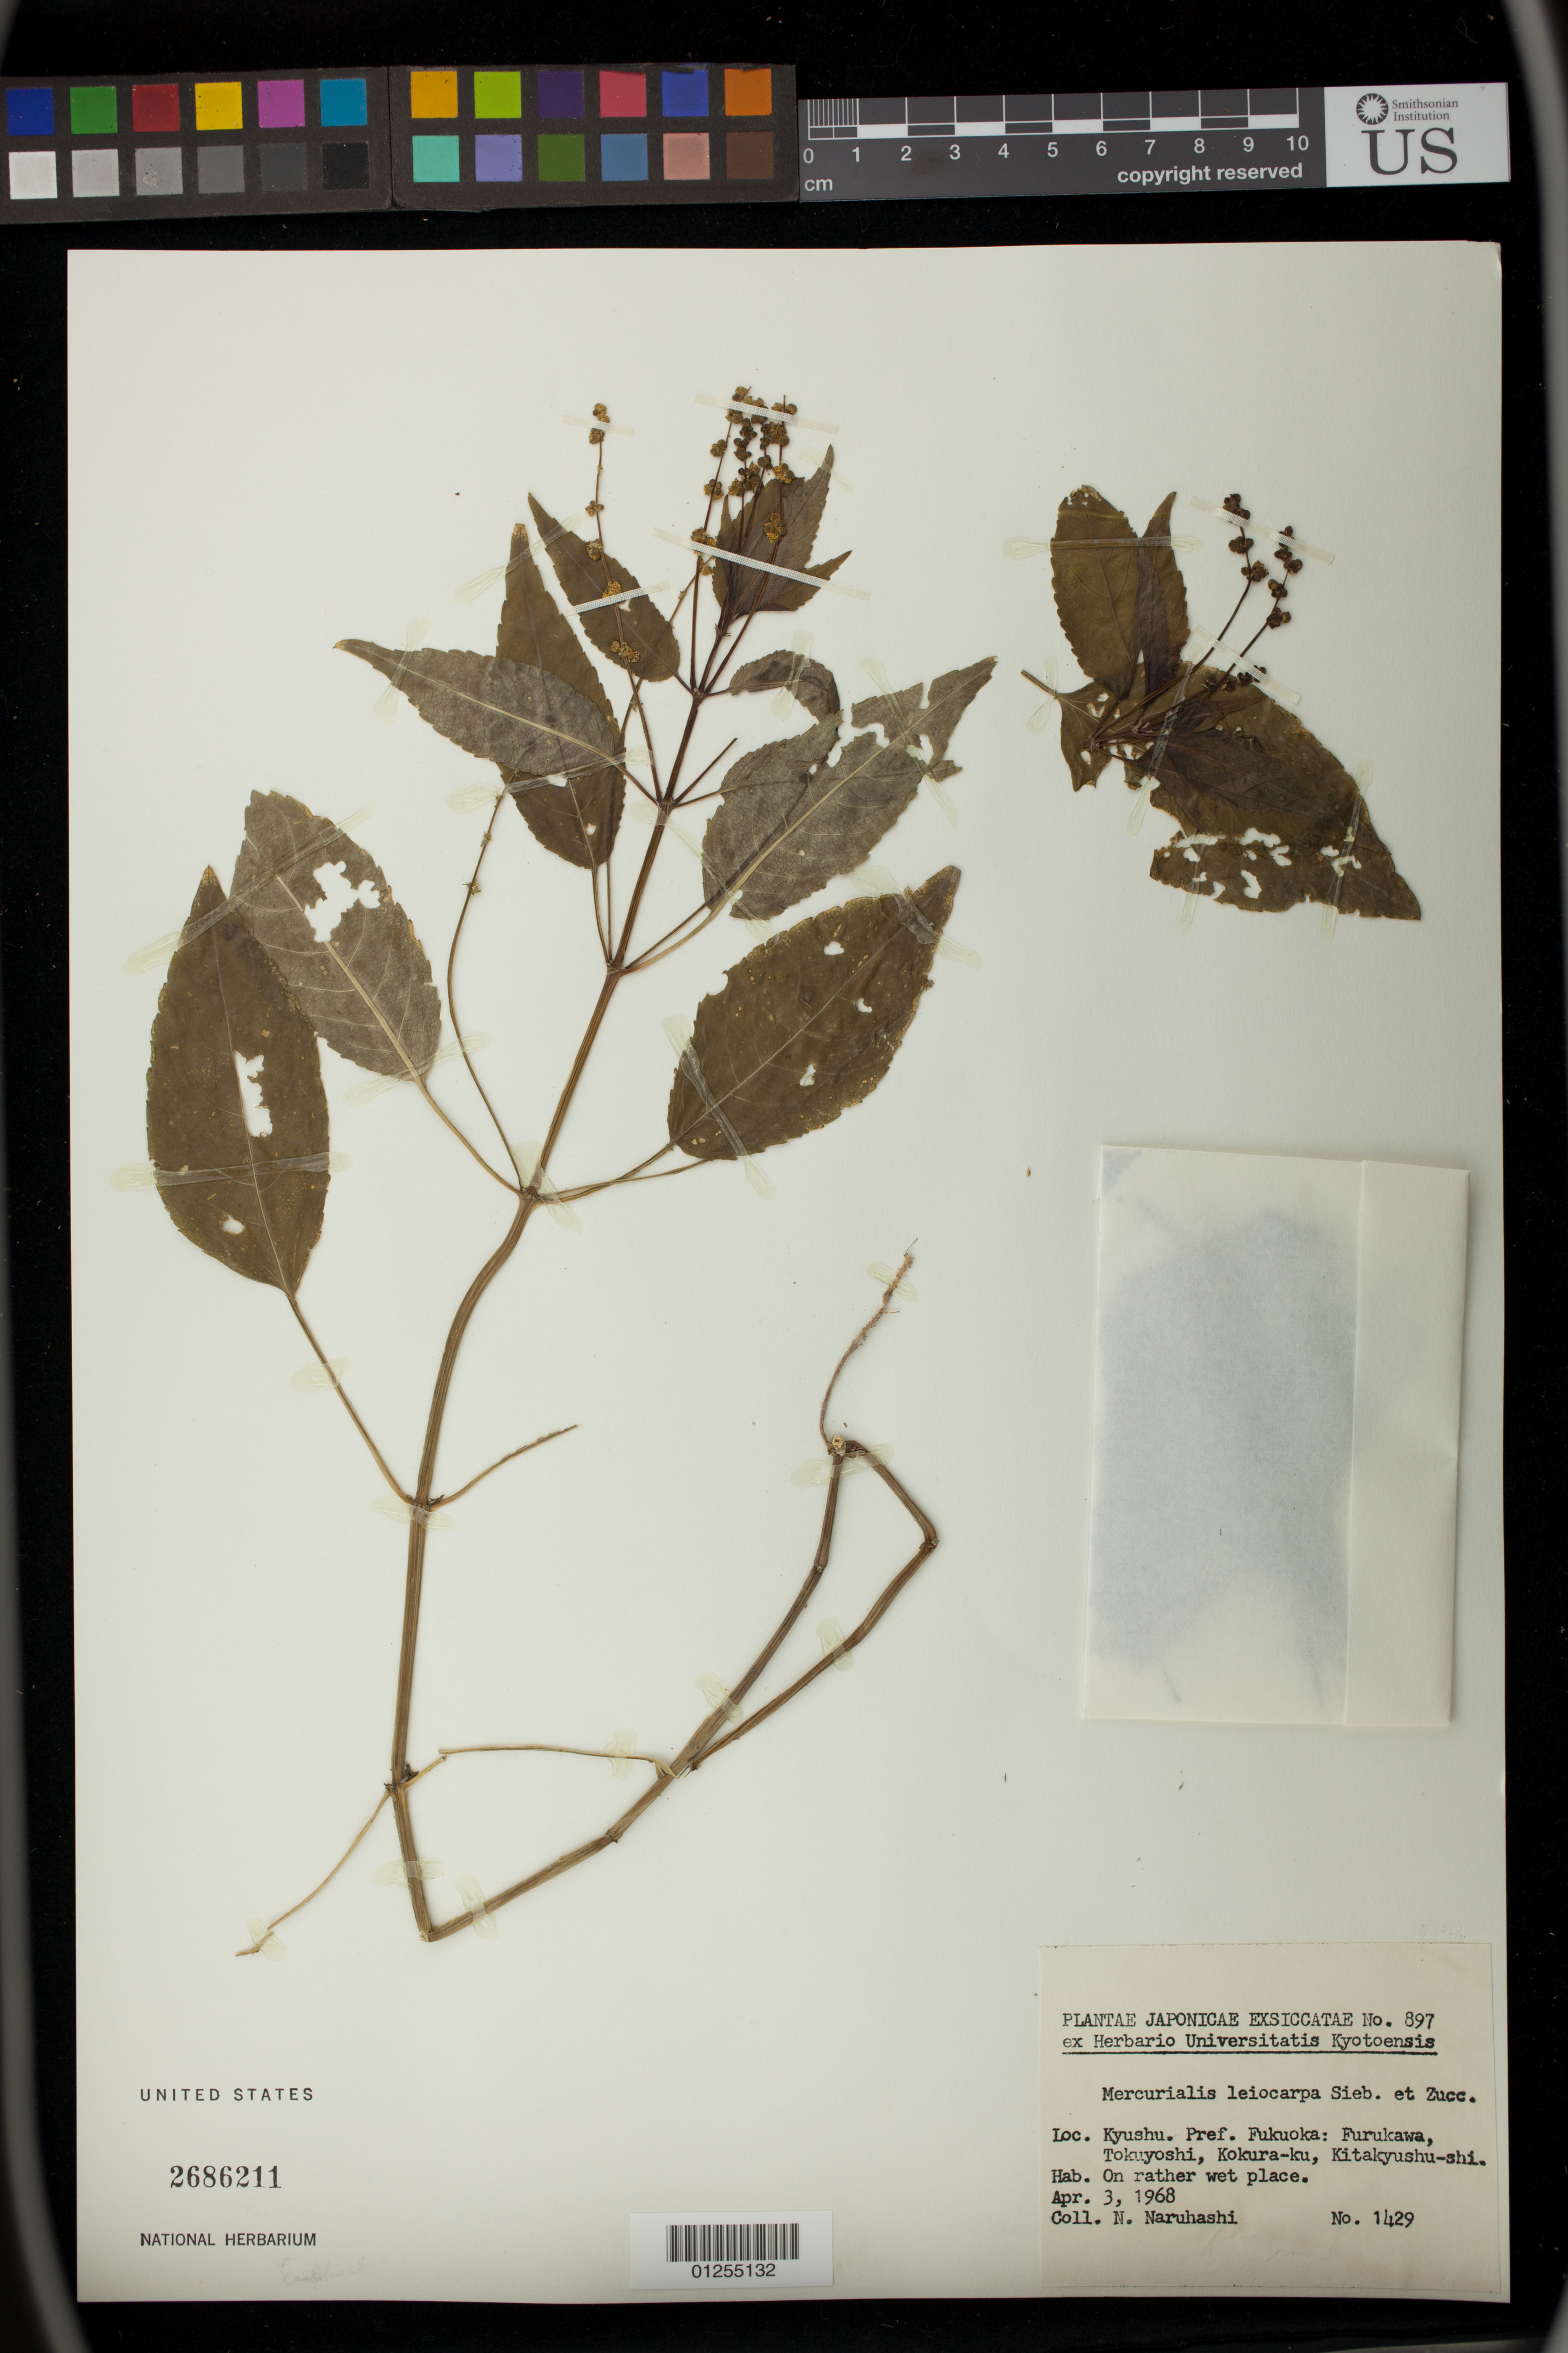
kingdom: Plantae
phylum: Tracheophyta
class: Magnoliopsida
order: Malpighiales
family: Euphorbiaceae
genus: Mercurialis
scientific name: Mercurialis leiocarpa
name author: Siebold & Zucc.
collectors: N. Naruhashi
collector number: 1429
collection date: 1968-04-03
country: Japan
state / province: Hukuoka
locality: Kyushu. Pref. Fukuoka: Furukawa, Tokuyoshi, Kokura-ku, Kitakyushu-shi.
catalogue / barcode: US 2686211